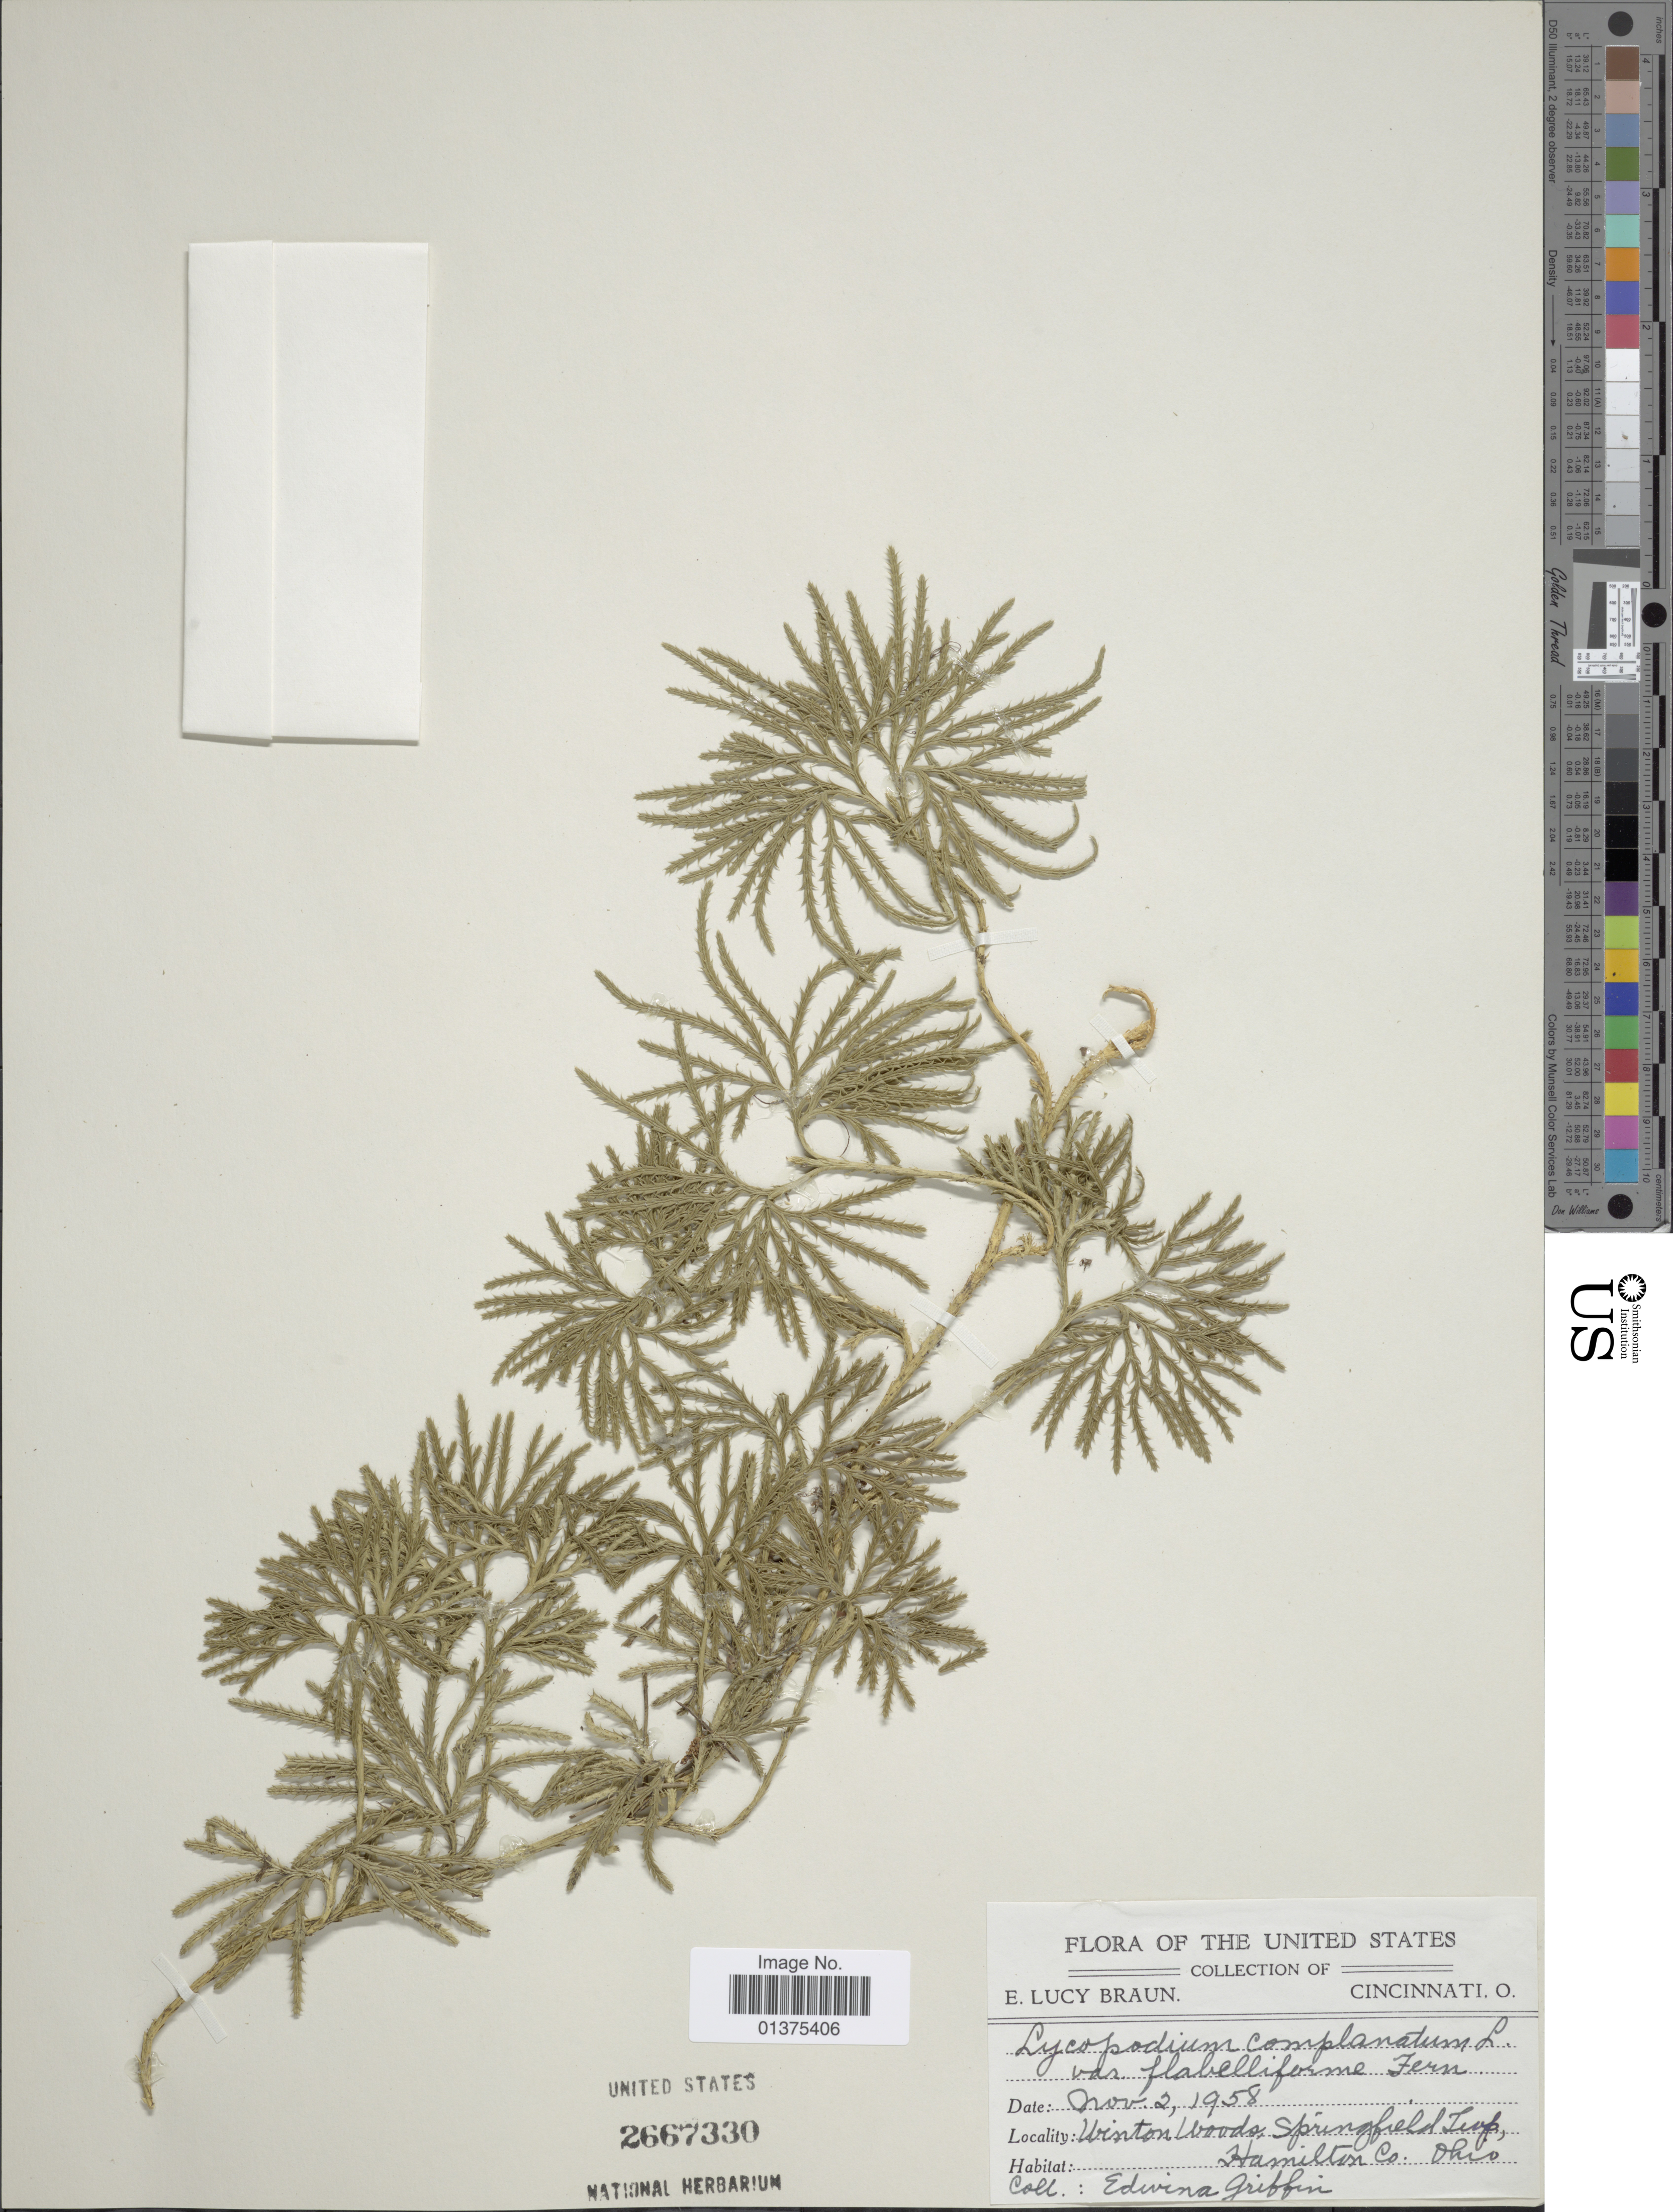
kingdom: Plantae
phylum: Tracheophyta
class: Lycopodiopsida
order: Lycopodiales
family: Lycopodiaceae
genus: Diphasiastrum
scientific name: Diphasiastrum digitatum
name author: (Dill. ex A. Braun) Holub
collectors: E. Griffin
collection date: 1958-11-02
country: United States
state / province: Ohio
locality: Cincinatti, Winston woods, Springfield Twp, Hamilton, Co.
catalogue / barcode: US 2667330